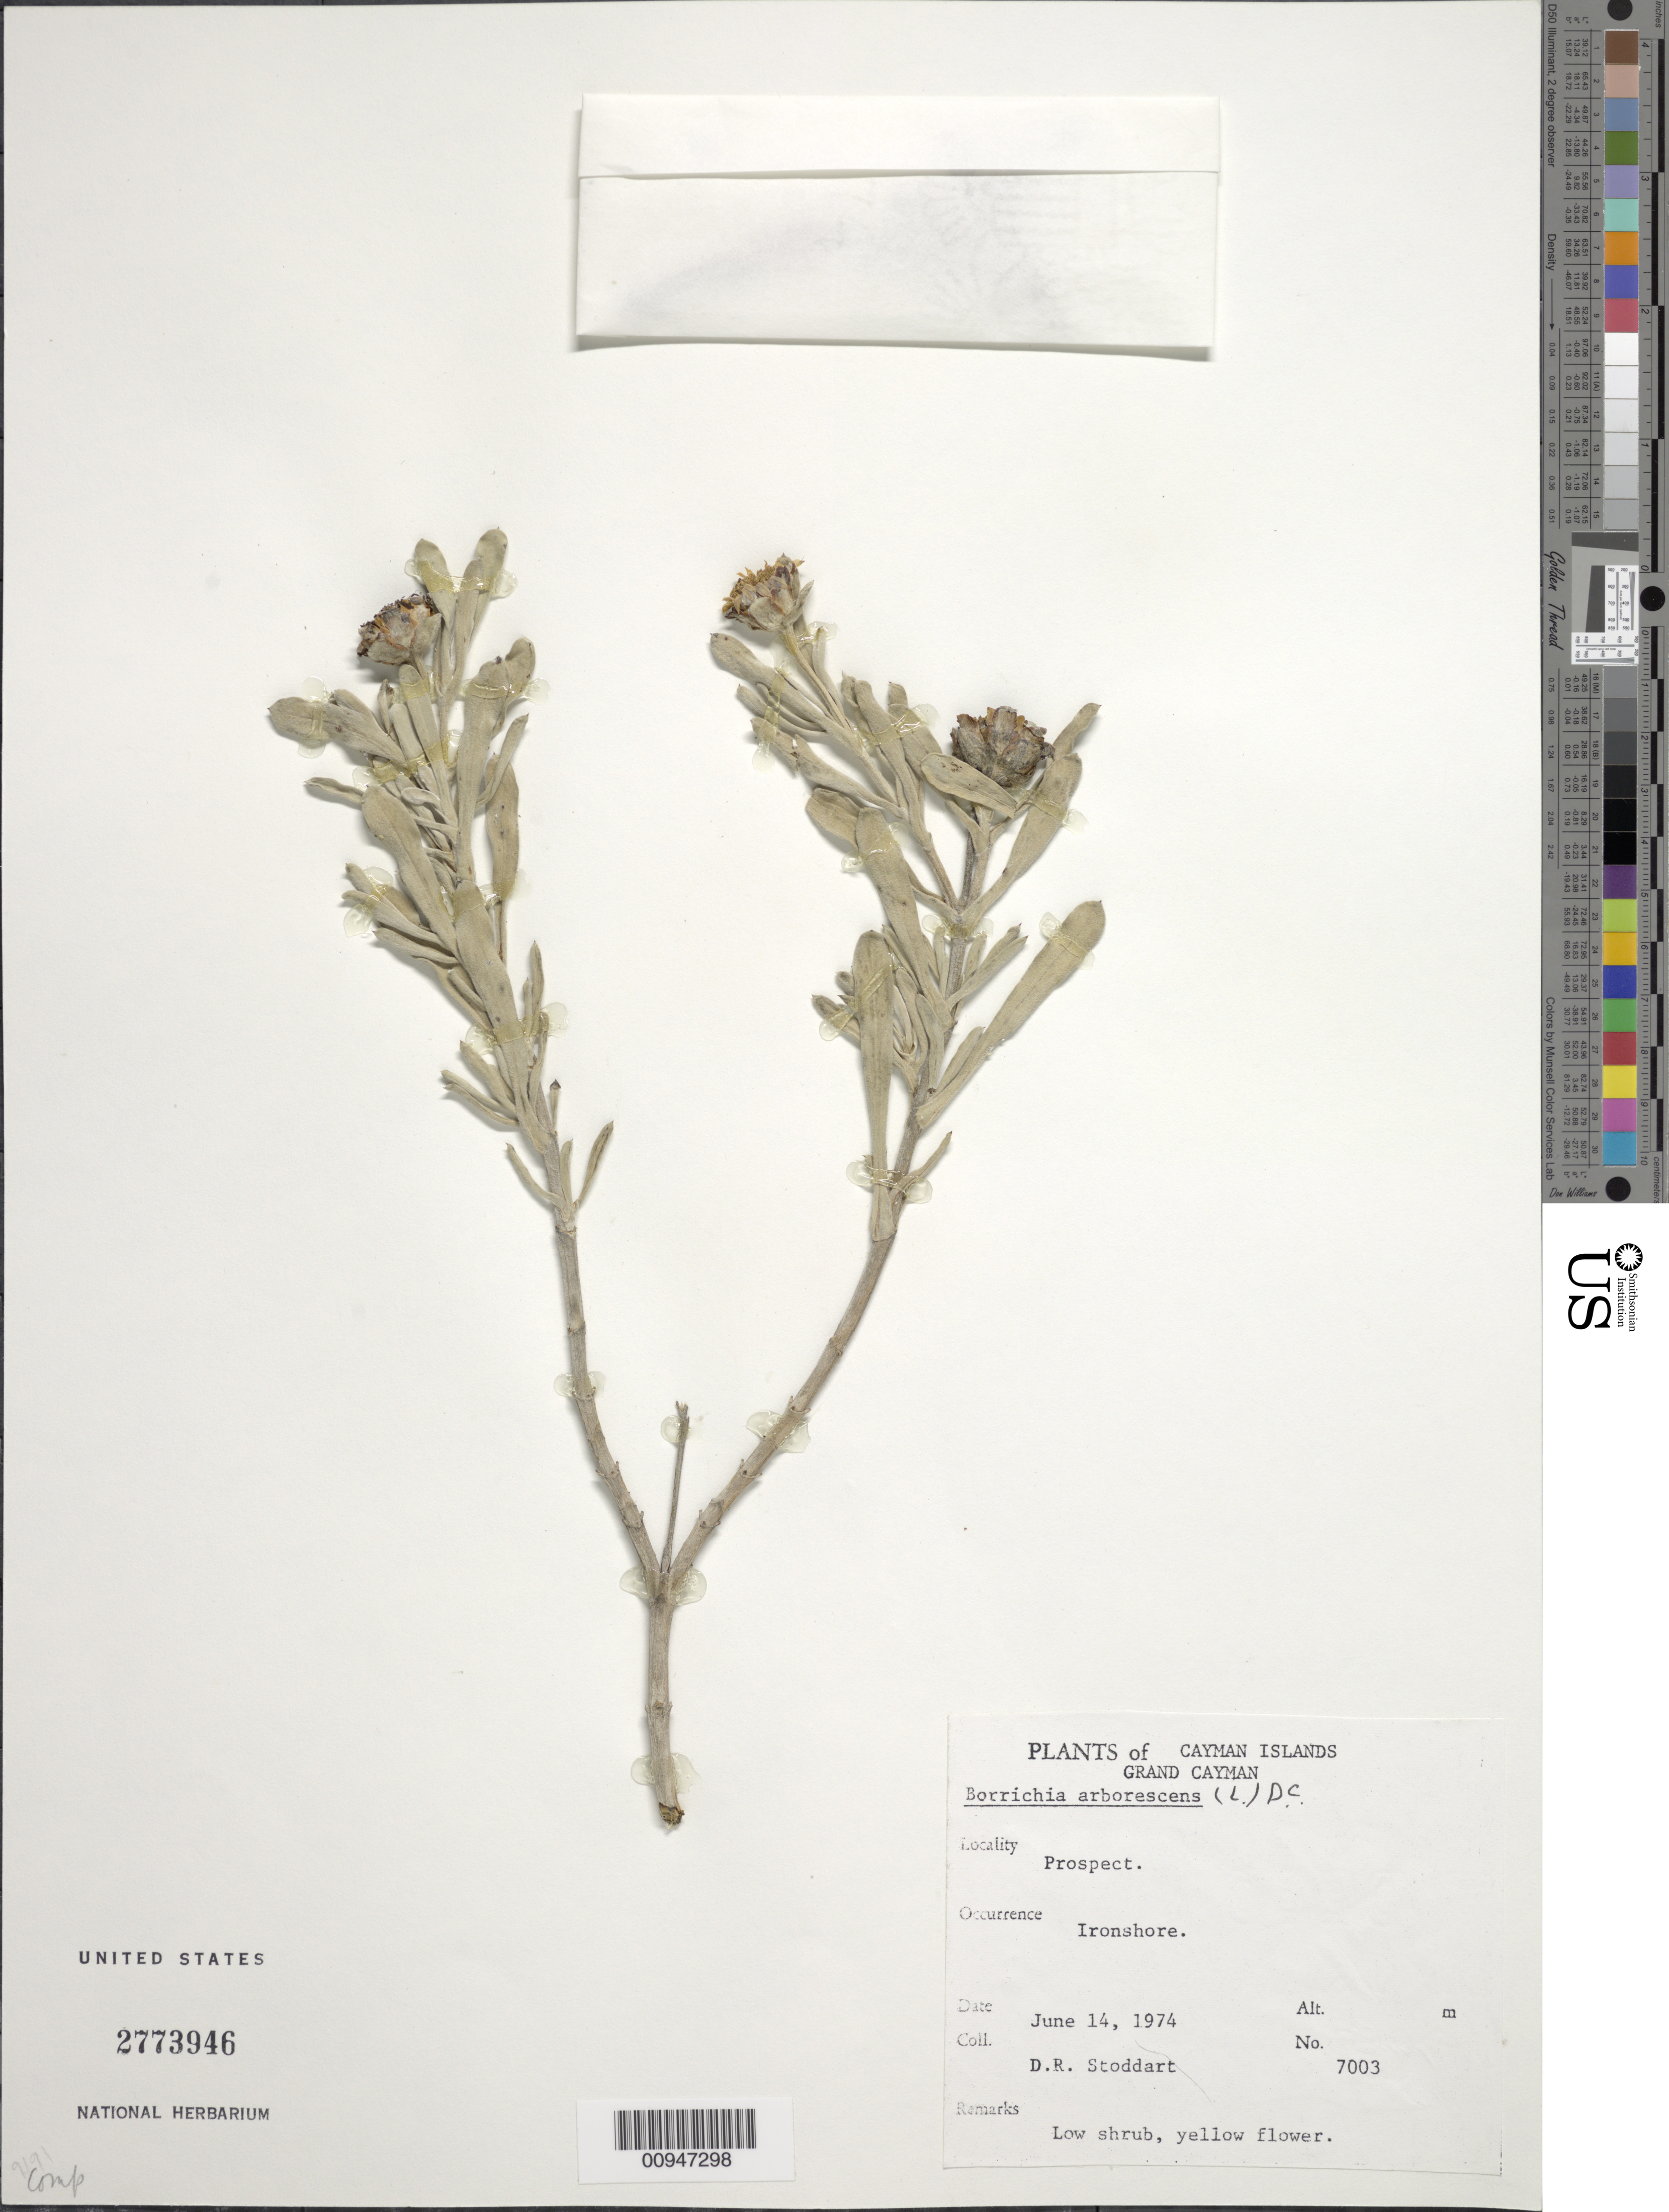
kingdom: Plantae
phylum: Tracheophyta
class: Magnoliopsida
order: Asterales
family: Asteraceae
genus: Borrichia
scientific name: Borrichia arborescens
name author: (L.) DC.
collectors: D. R. Stoddart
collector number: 7003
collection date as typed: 14 Jun 1974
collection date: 1974-06-14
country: Cayman Islands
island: Grand Cayman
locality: Prospect, Ironshore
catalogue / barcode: US 2773946